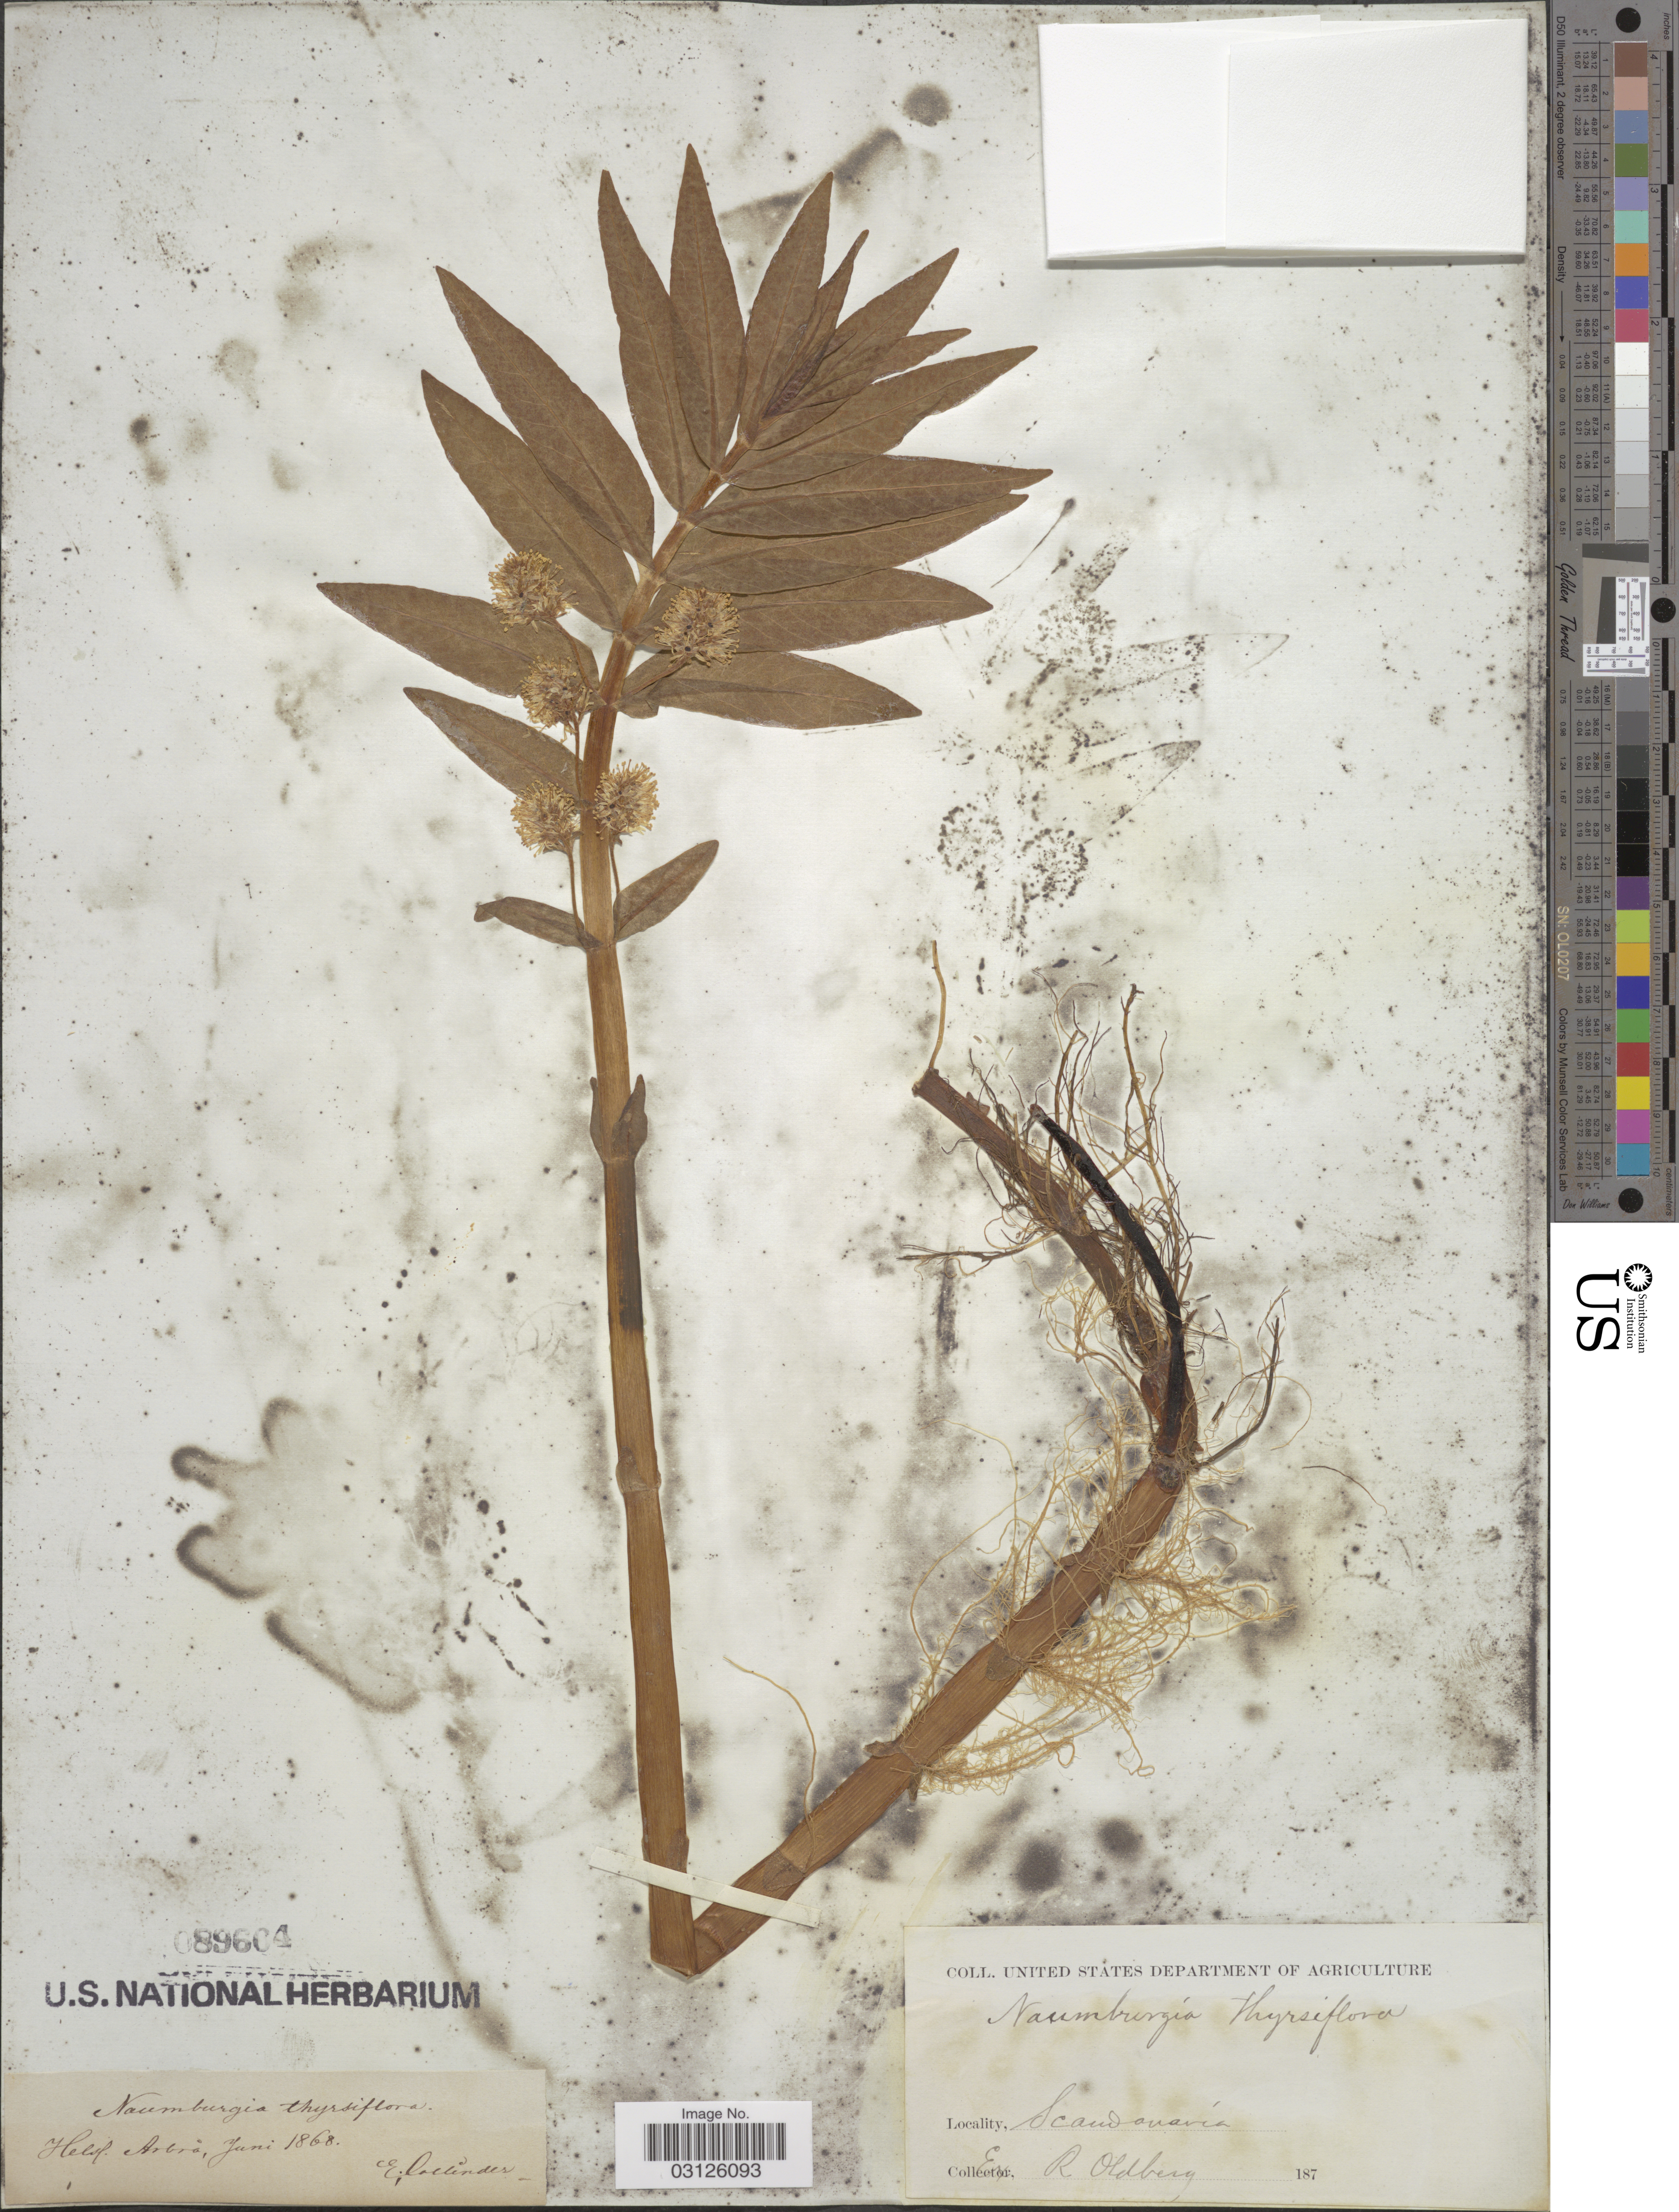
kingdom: Plantae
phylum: Tracheophyta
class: Magnoliopsida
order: Ericales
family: Primulaceae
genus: Lysimachia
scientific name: Lysimachia thyrsiflora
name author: L.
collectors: R. Oldberg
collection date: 1868-06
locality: Scandanavia.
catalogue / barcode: US 89664